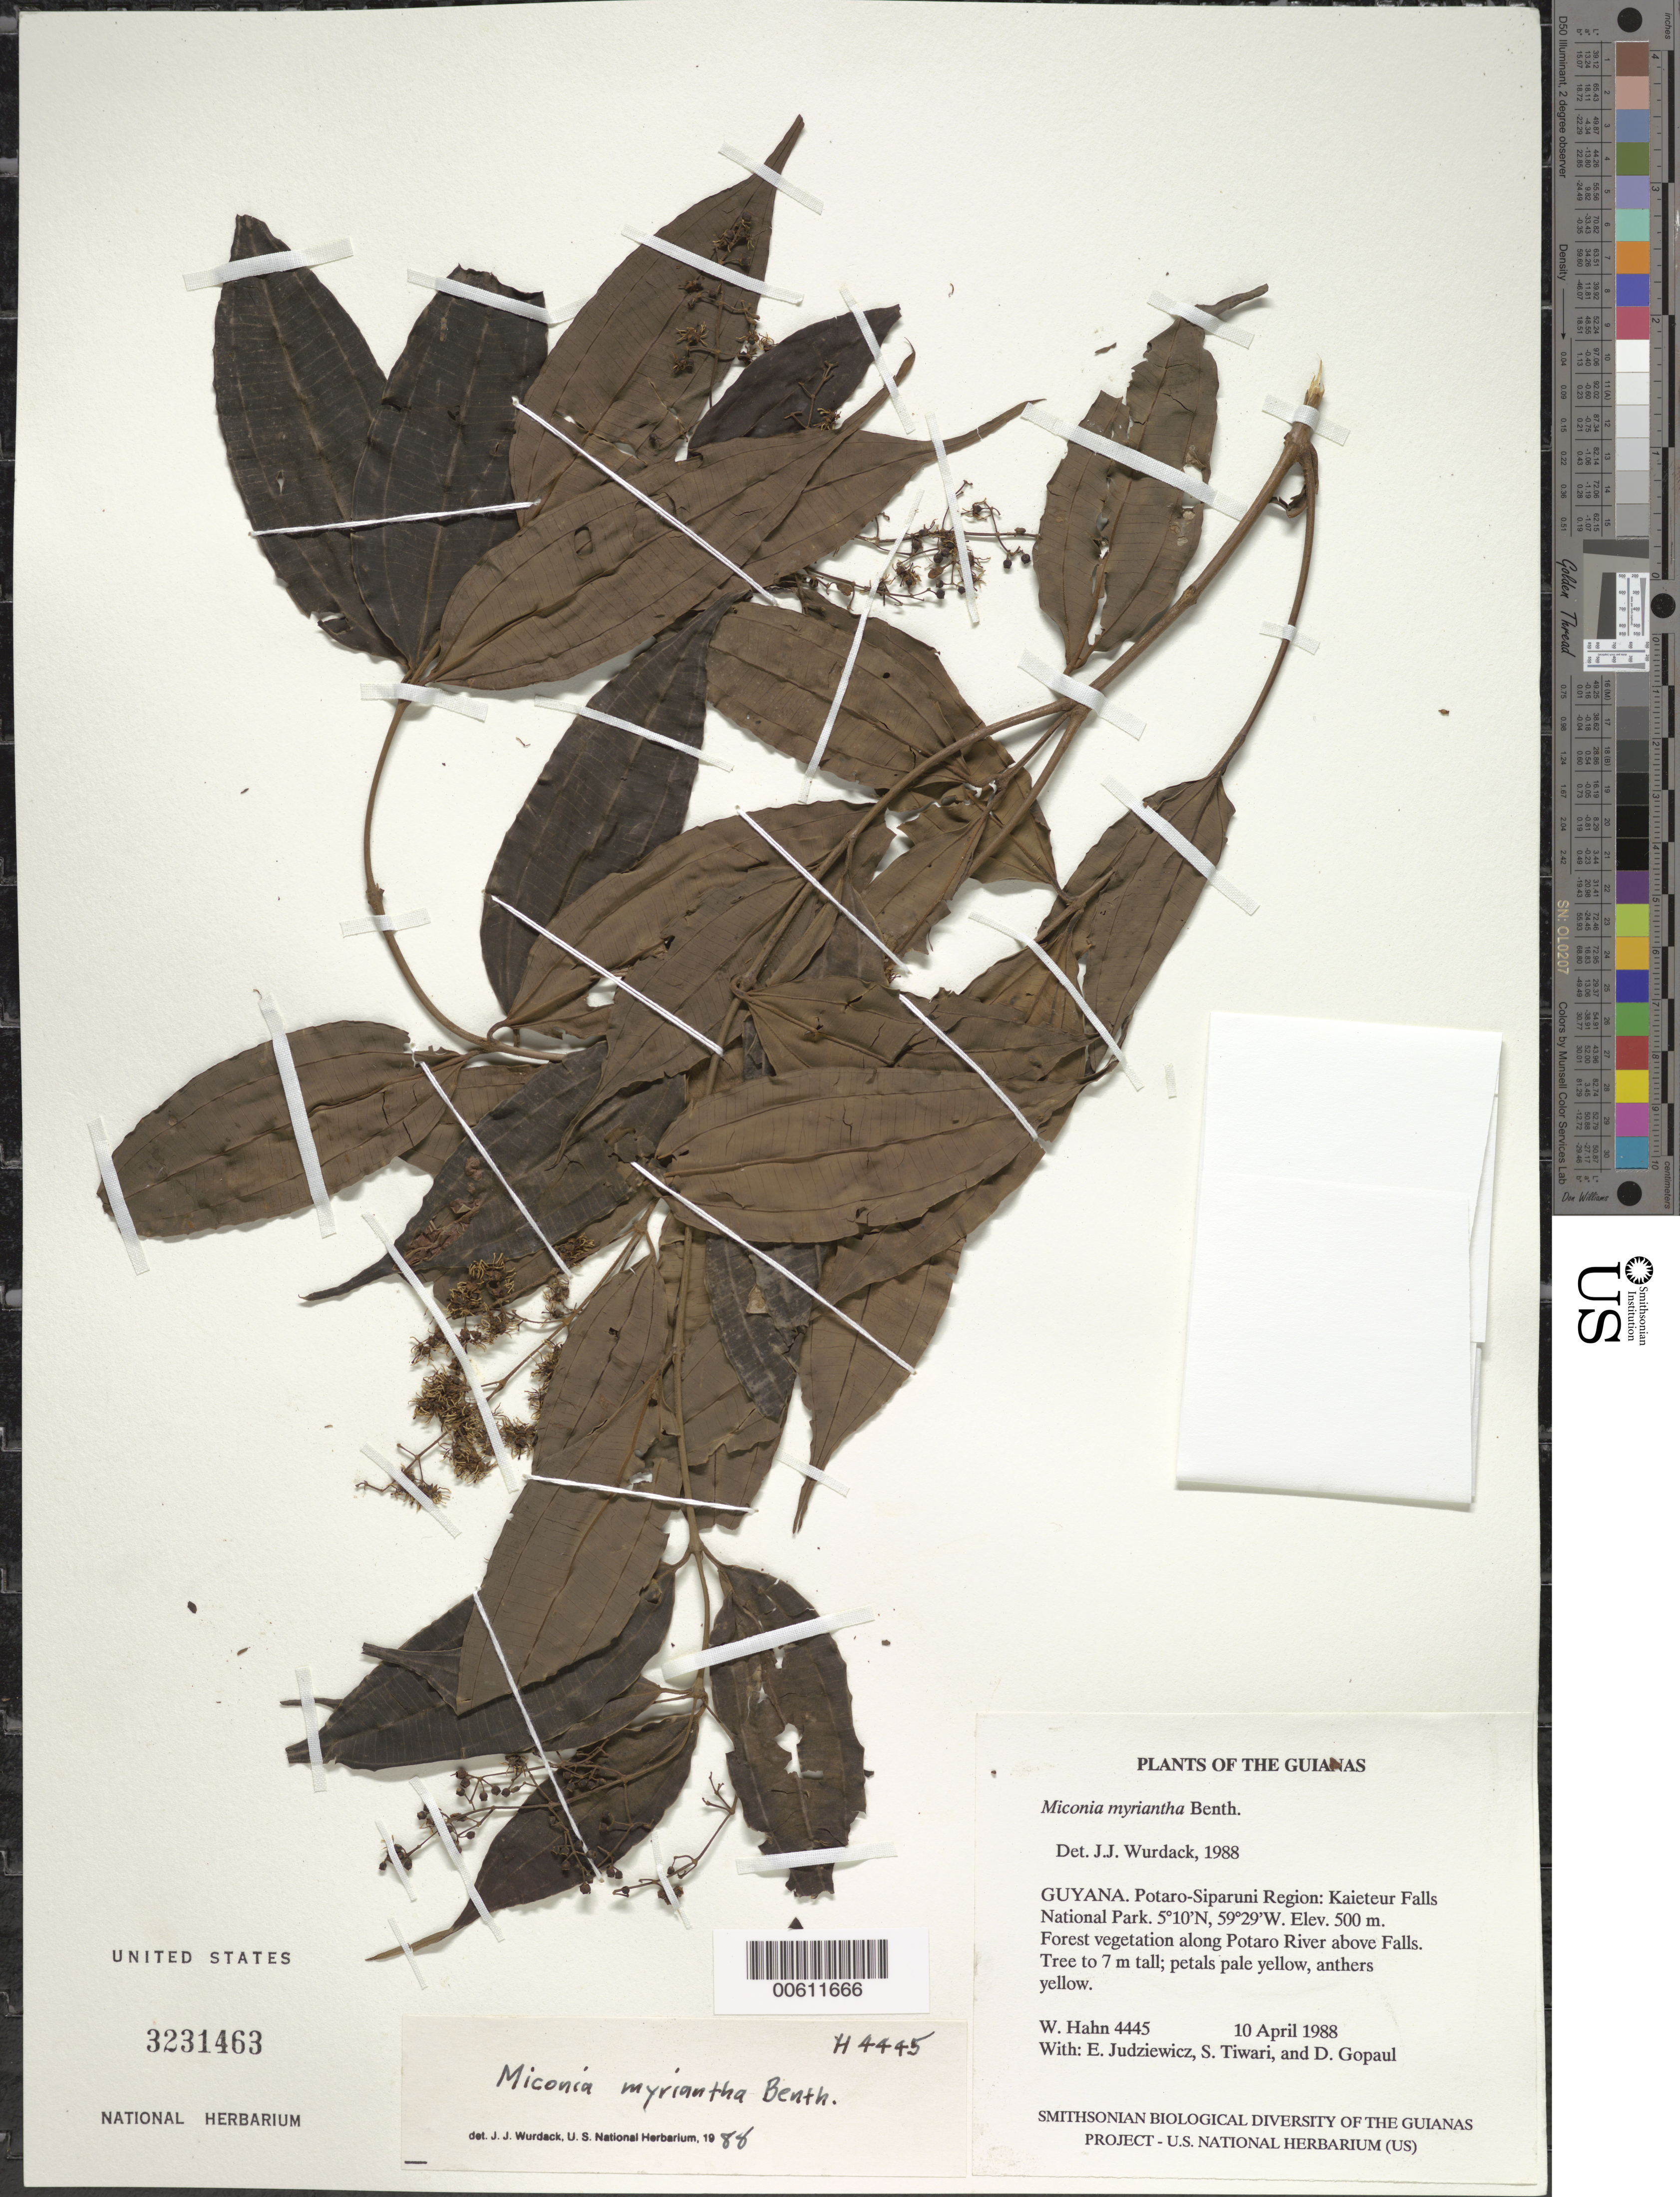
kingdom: Plantae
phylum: Tracheophyta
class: Magnoliopsida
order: Myrtales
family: Melastomataceae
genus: Miconia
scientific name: Miconia myriantha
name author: Benth.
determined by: Wurdack, John J., (US), US (UNITED STATES)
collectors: W. Hahn, E. J. Judziewicz, S. Tiwari & D. Gopaul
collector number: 4445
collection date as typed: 10 April 1988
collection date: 1988-04-10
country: Guyana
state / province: Potaro-Siparuni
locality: Kaieteur Falls National Park. Along Potaro River above falls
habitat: Forest vegetation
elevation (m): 500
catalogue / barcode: US 3231463